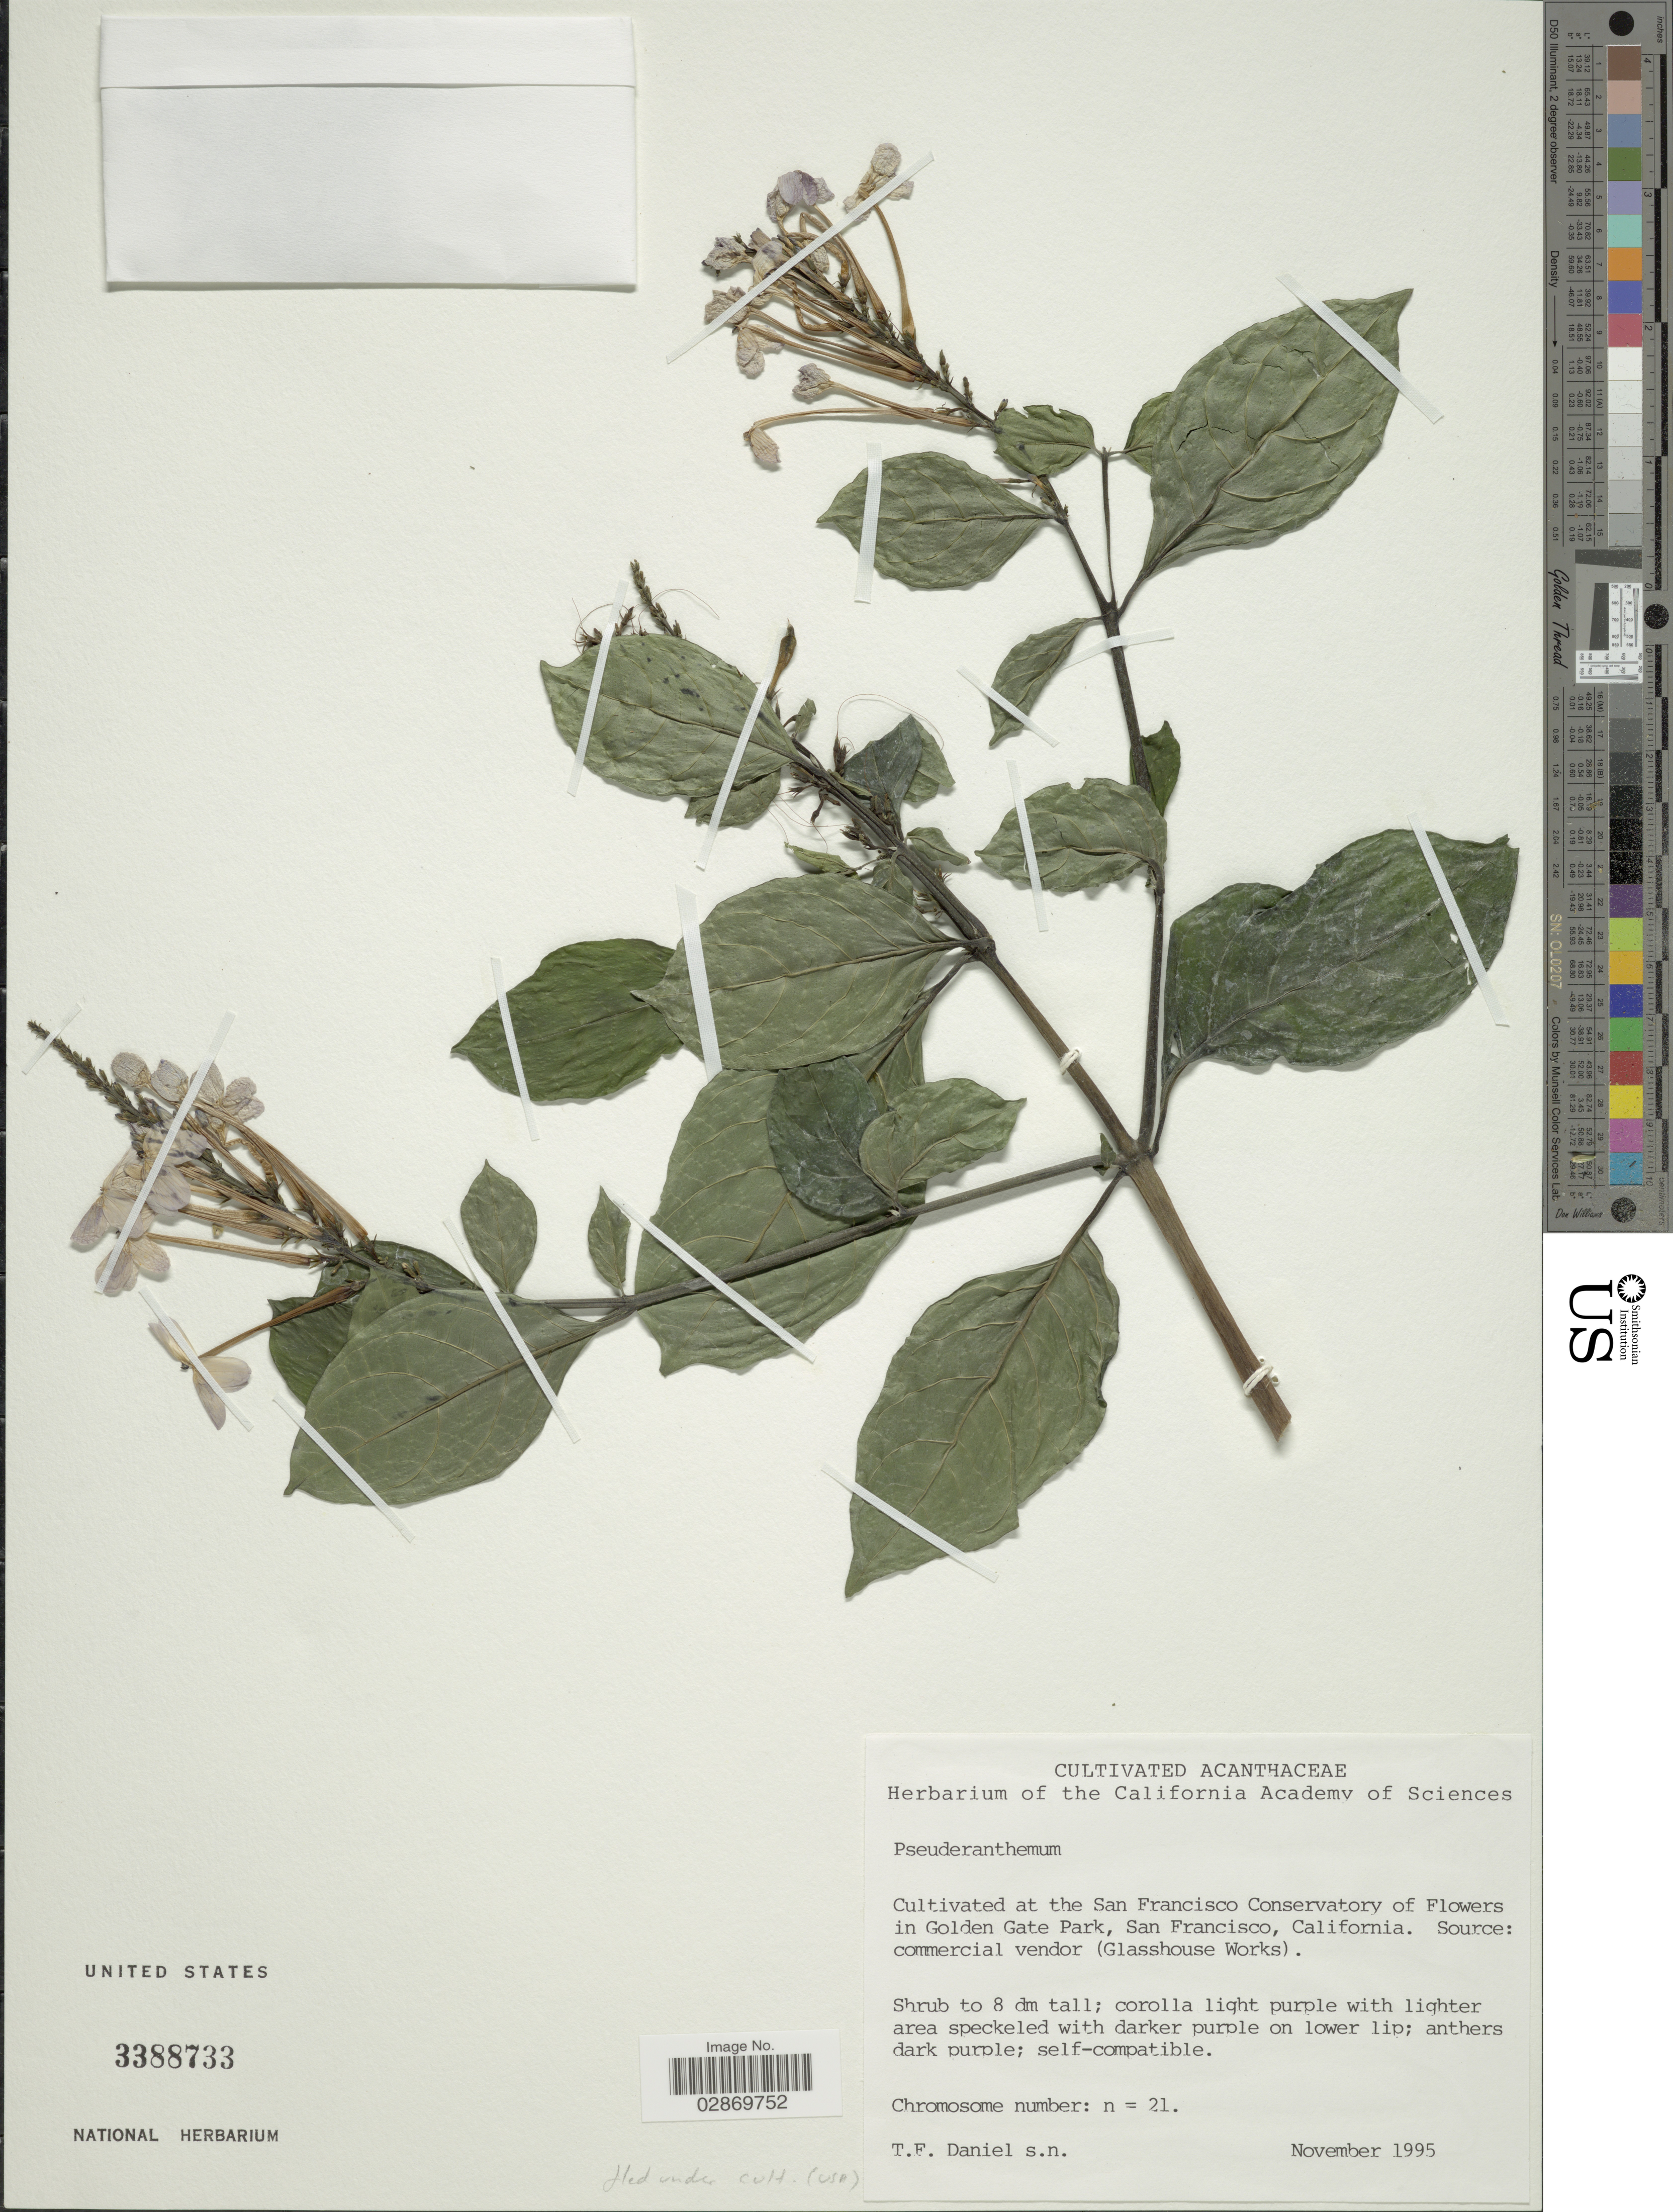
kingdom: Plantae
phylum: Tracheophyta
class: Magnoliopsida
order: Lamiales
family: Acanthaceae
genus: Ruspolia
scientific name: Ruspolia sp.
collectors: T. F. Daniel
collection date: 1995-11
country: United States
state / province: California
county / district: San Francisco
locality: At the San Francisco Conservatory of Flowers, In Golden State Park, San Francisco.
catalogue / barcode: US 3388733